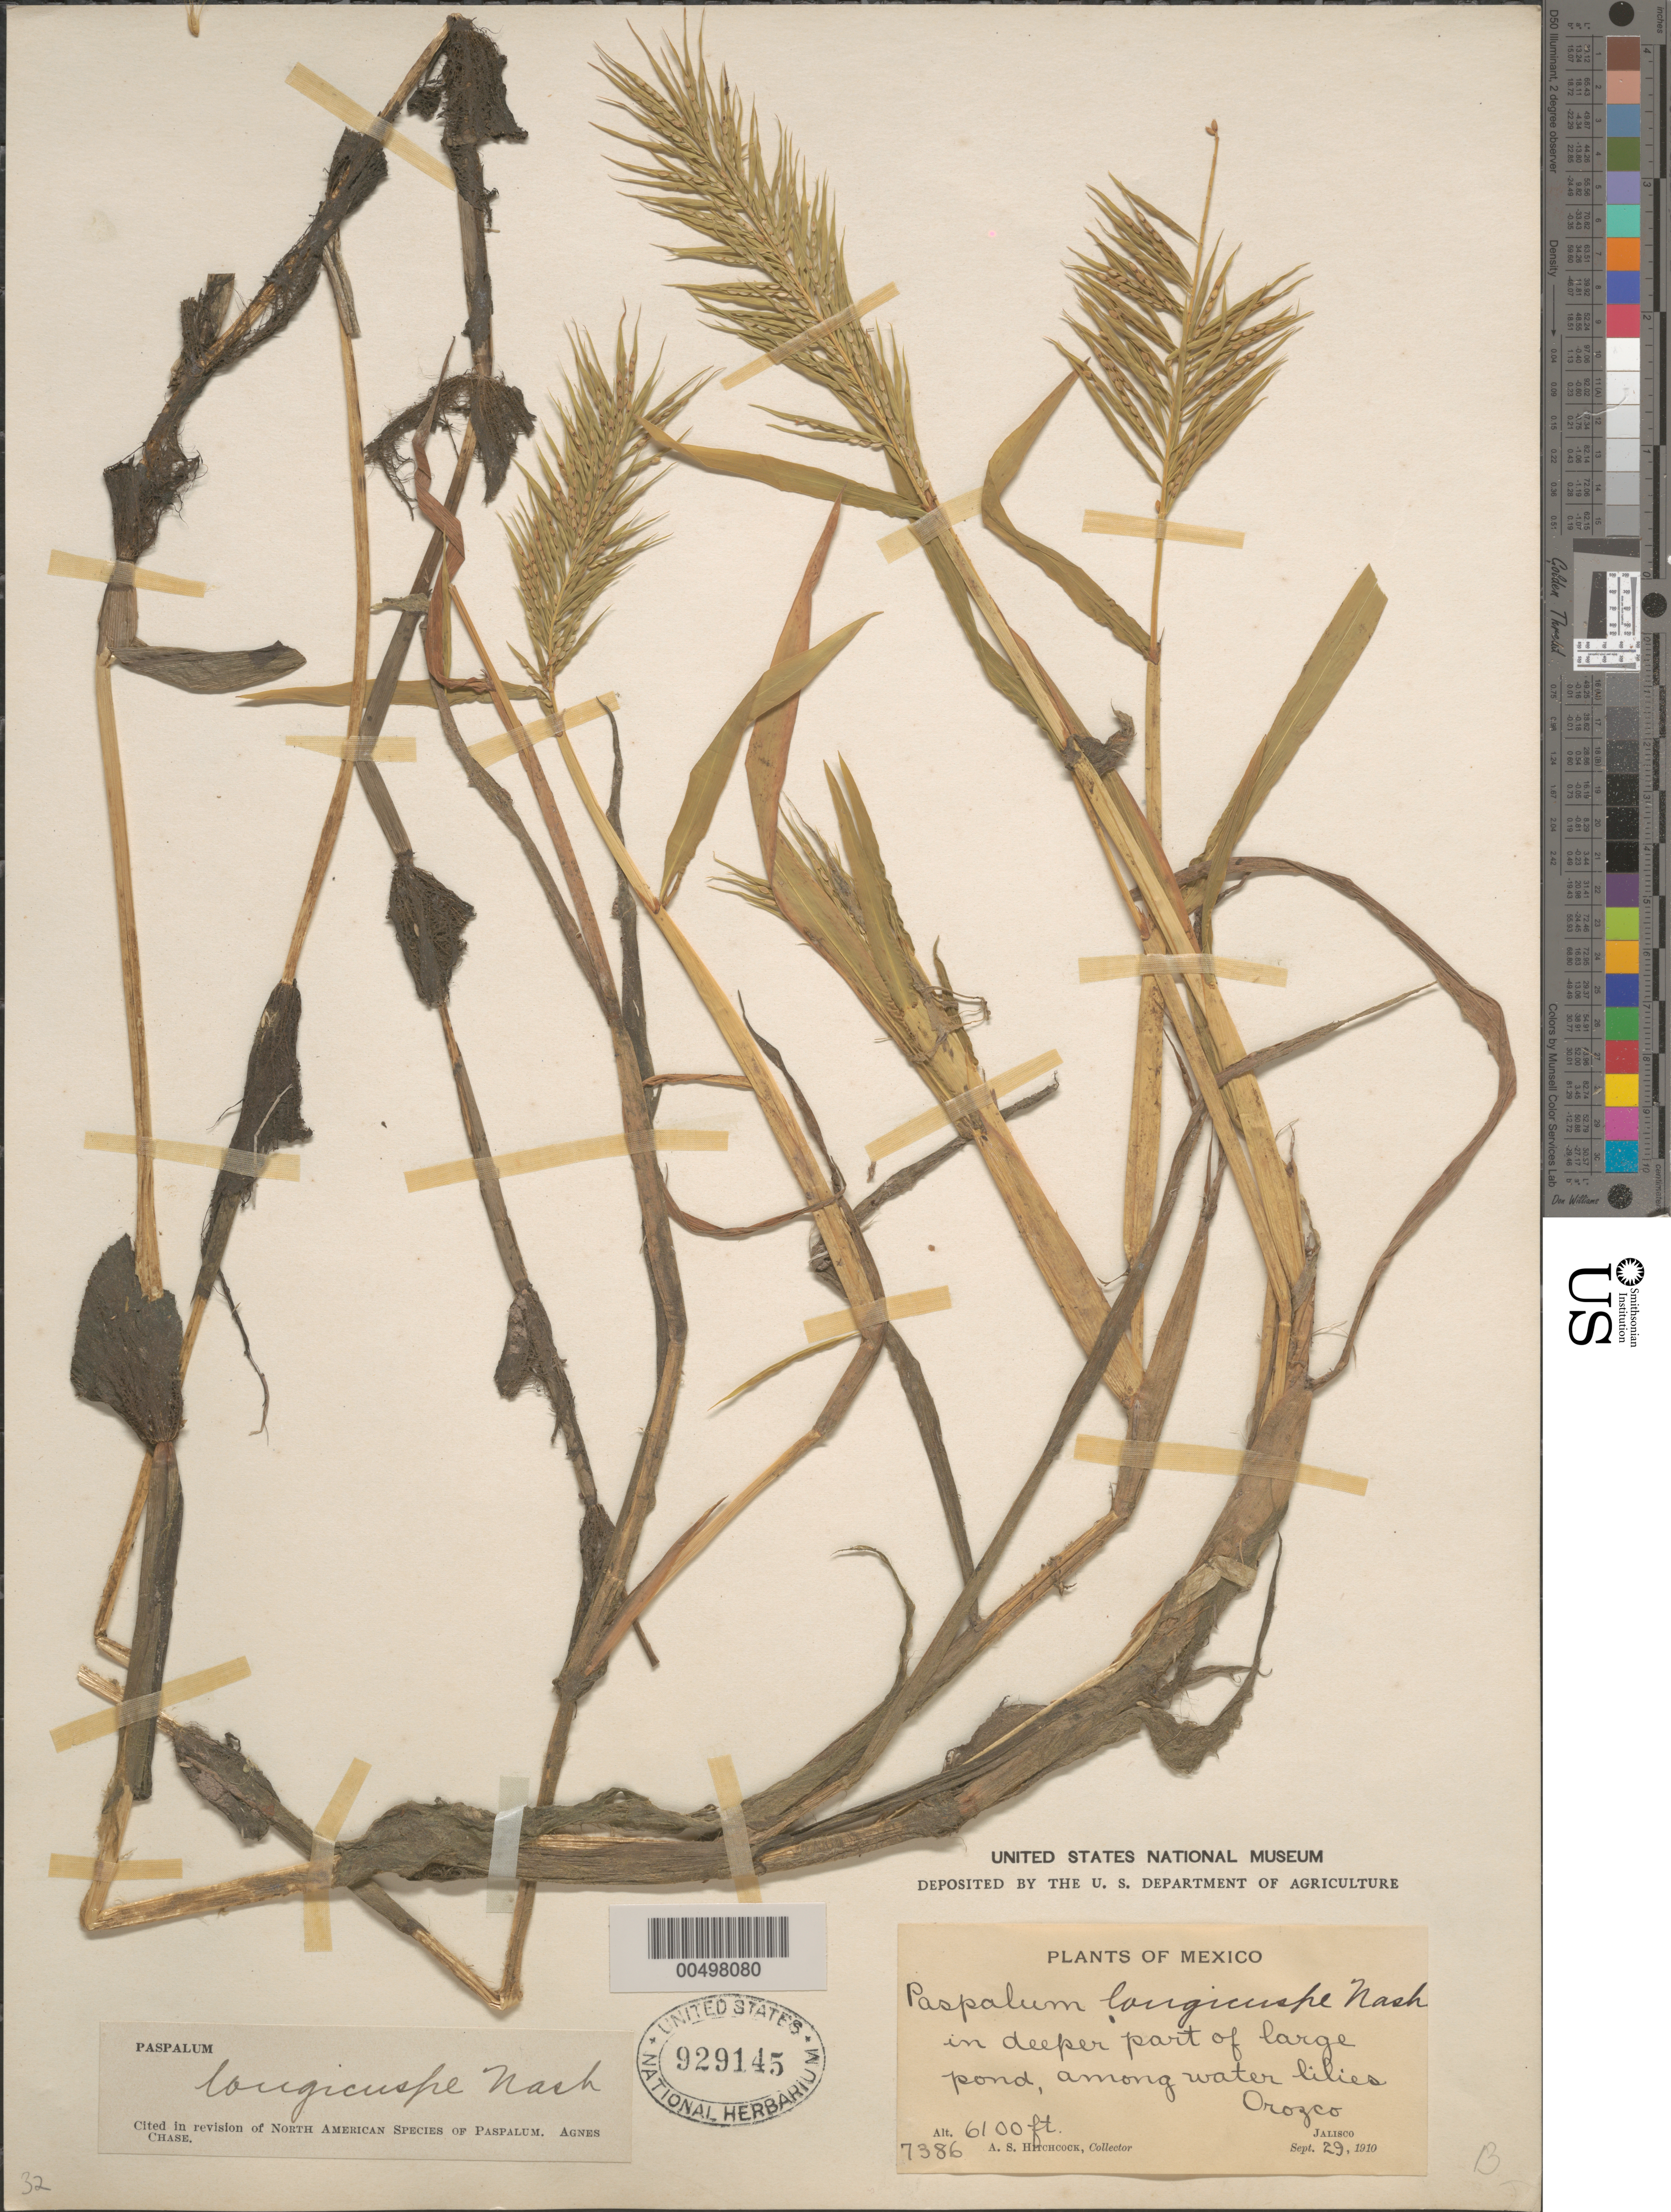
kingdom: Plantae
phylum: Tracheophyta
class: Liliopsida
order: Poales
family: Poaceae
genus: Paspalum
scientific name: Paspalum longicuspe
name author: Nash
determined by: Chase, [M.] Agnes, (US)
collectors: A. S. Hitchcock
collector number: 7386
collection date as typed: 29 Sep 1910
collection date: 1910-09-29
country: Mexico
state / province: Jalisco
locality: Orozco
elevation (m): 1859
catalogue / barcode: US 929145